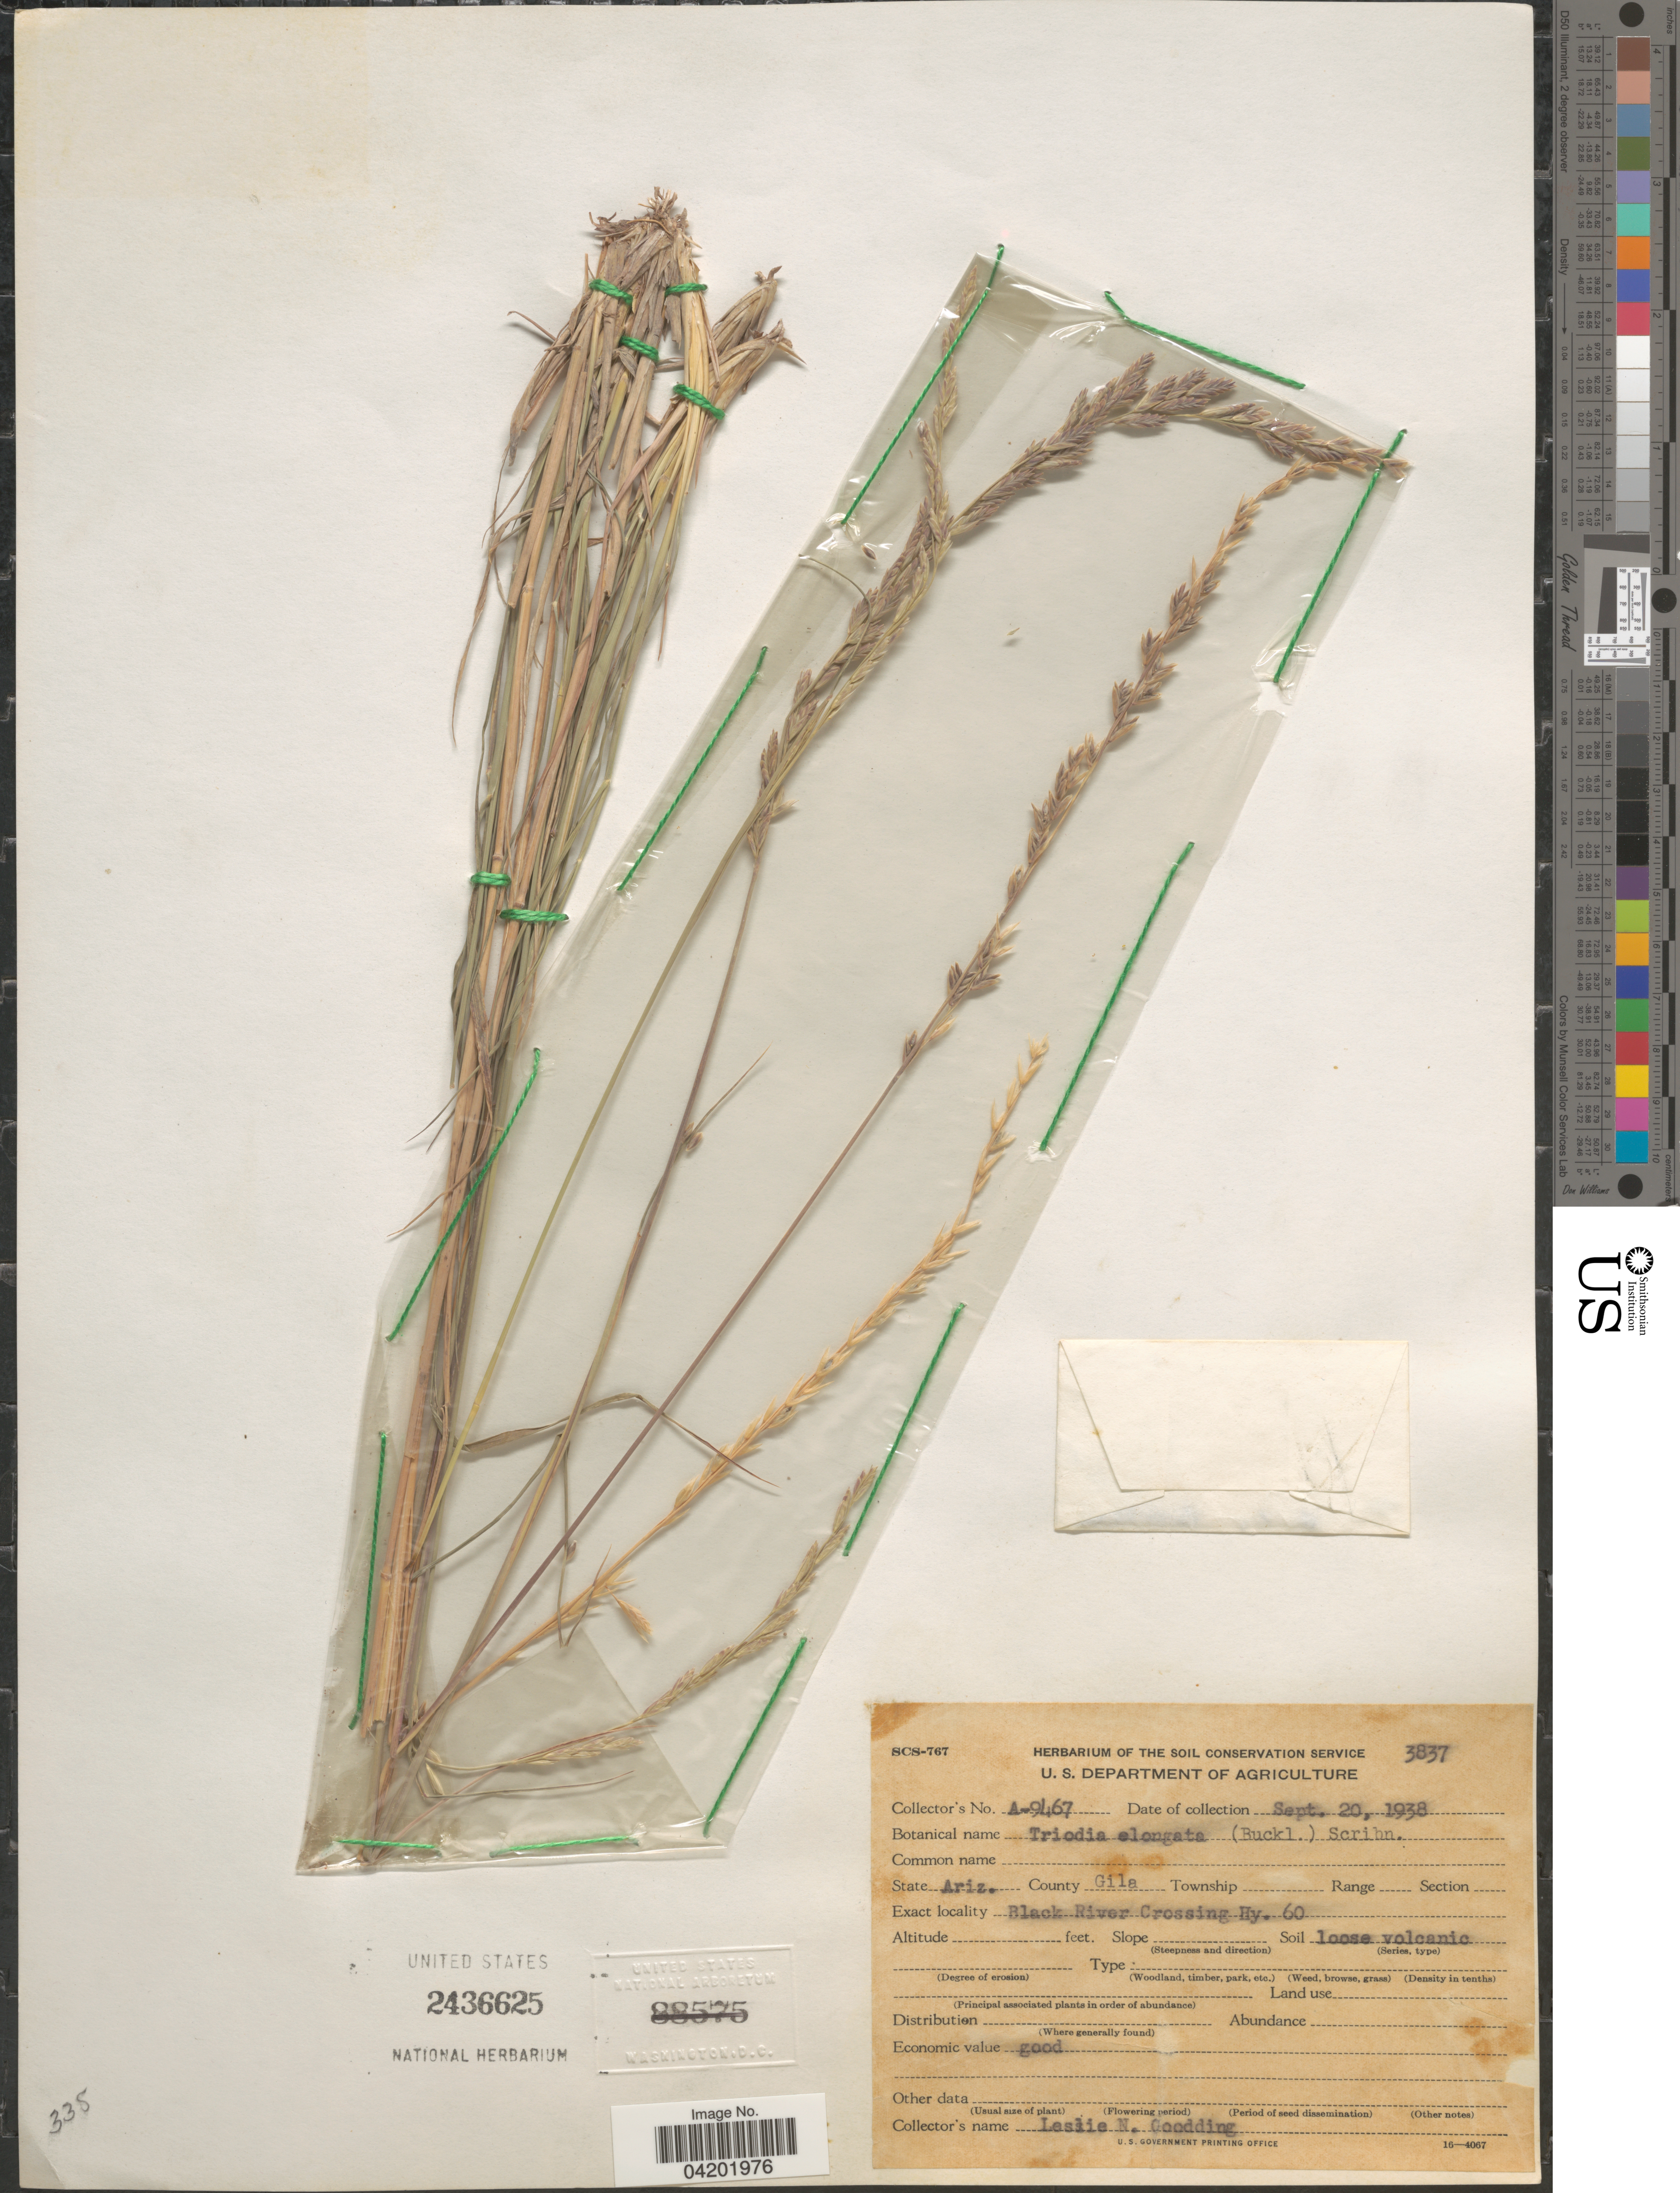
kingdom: Plantae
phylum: Tracheophyta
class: Liliopsida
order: Poales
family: Poaceae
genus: Tridentopsis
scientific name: Tridentopsis mutica var. elongata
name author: P.M. Peterson & Romasch.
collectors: L. N. Goodding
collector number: A-9467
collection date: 1938-09-20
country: United States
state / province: Arizona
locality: County Gila. Black River Crossing Hy. 60.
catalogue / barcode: US 2436625